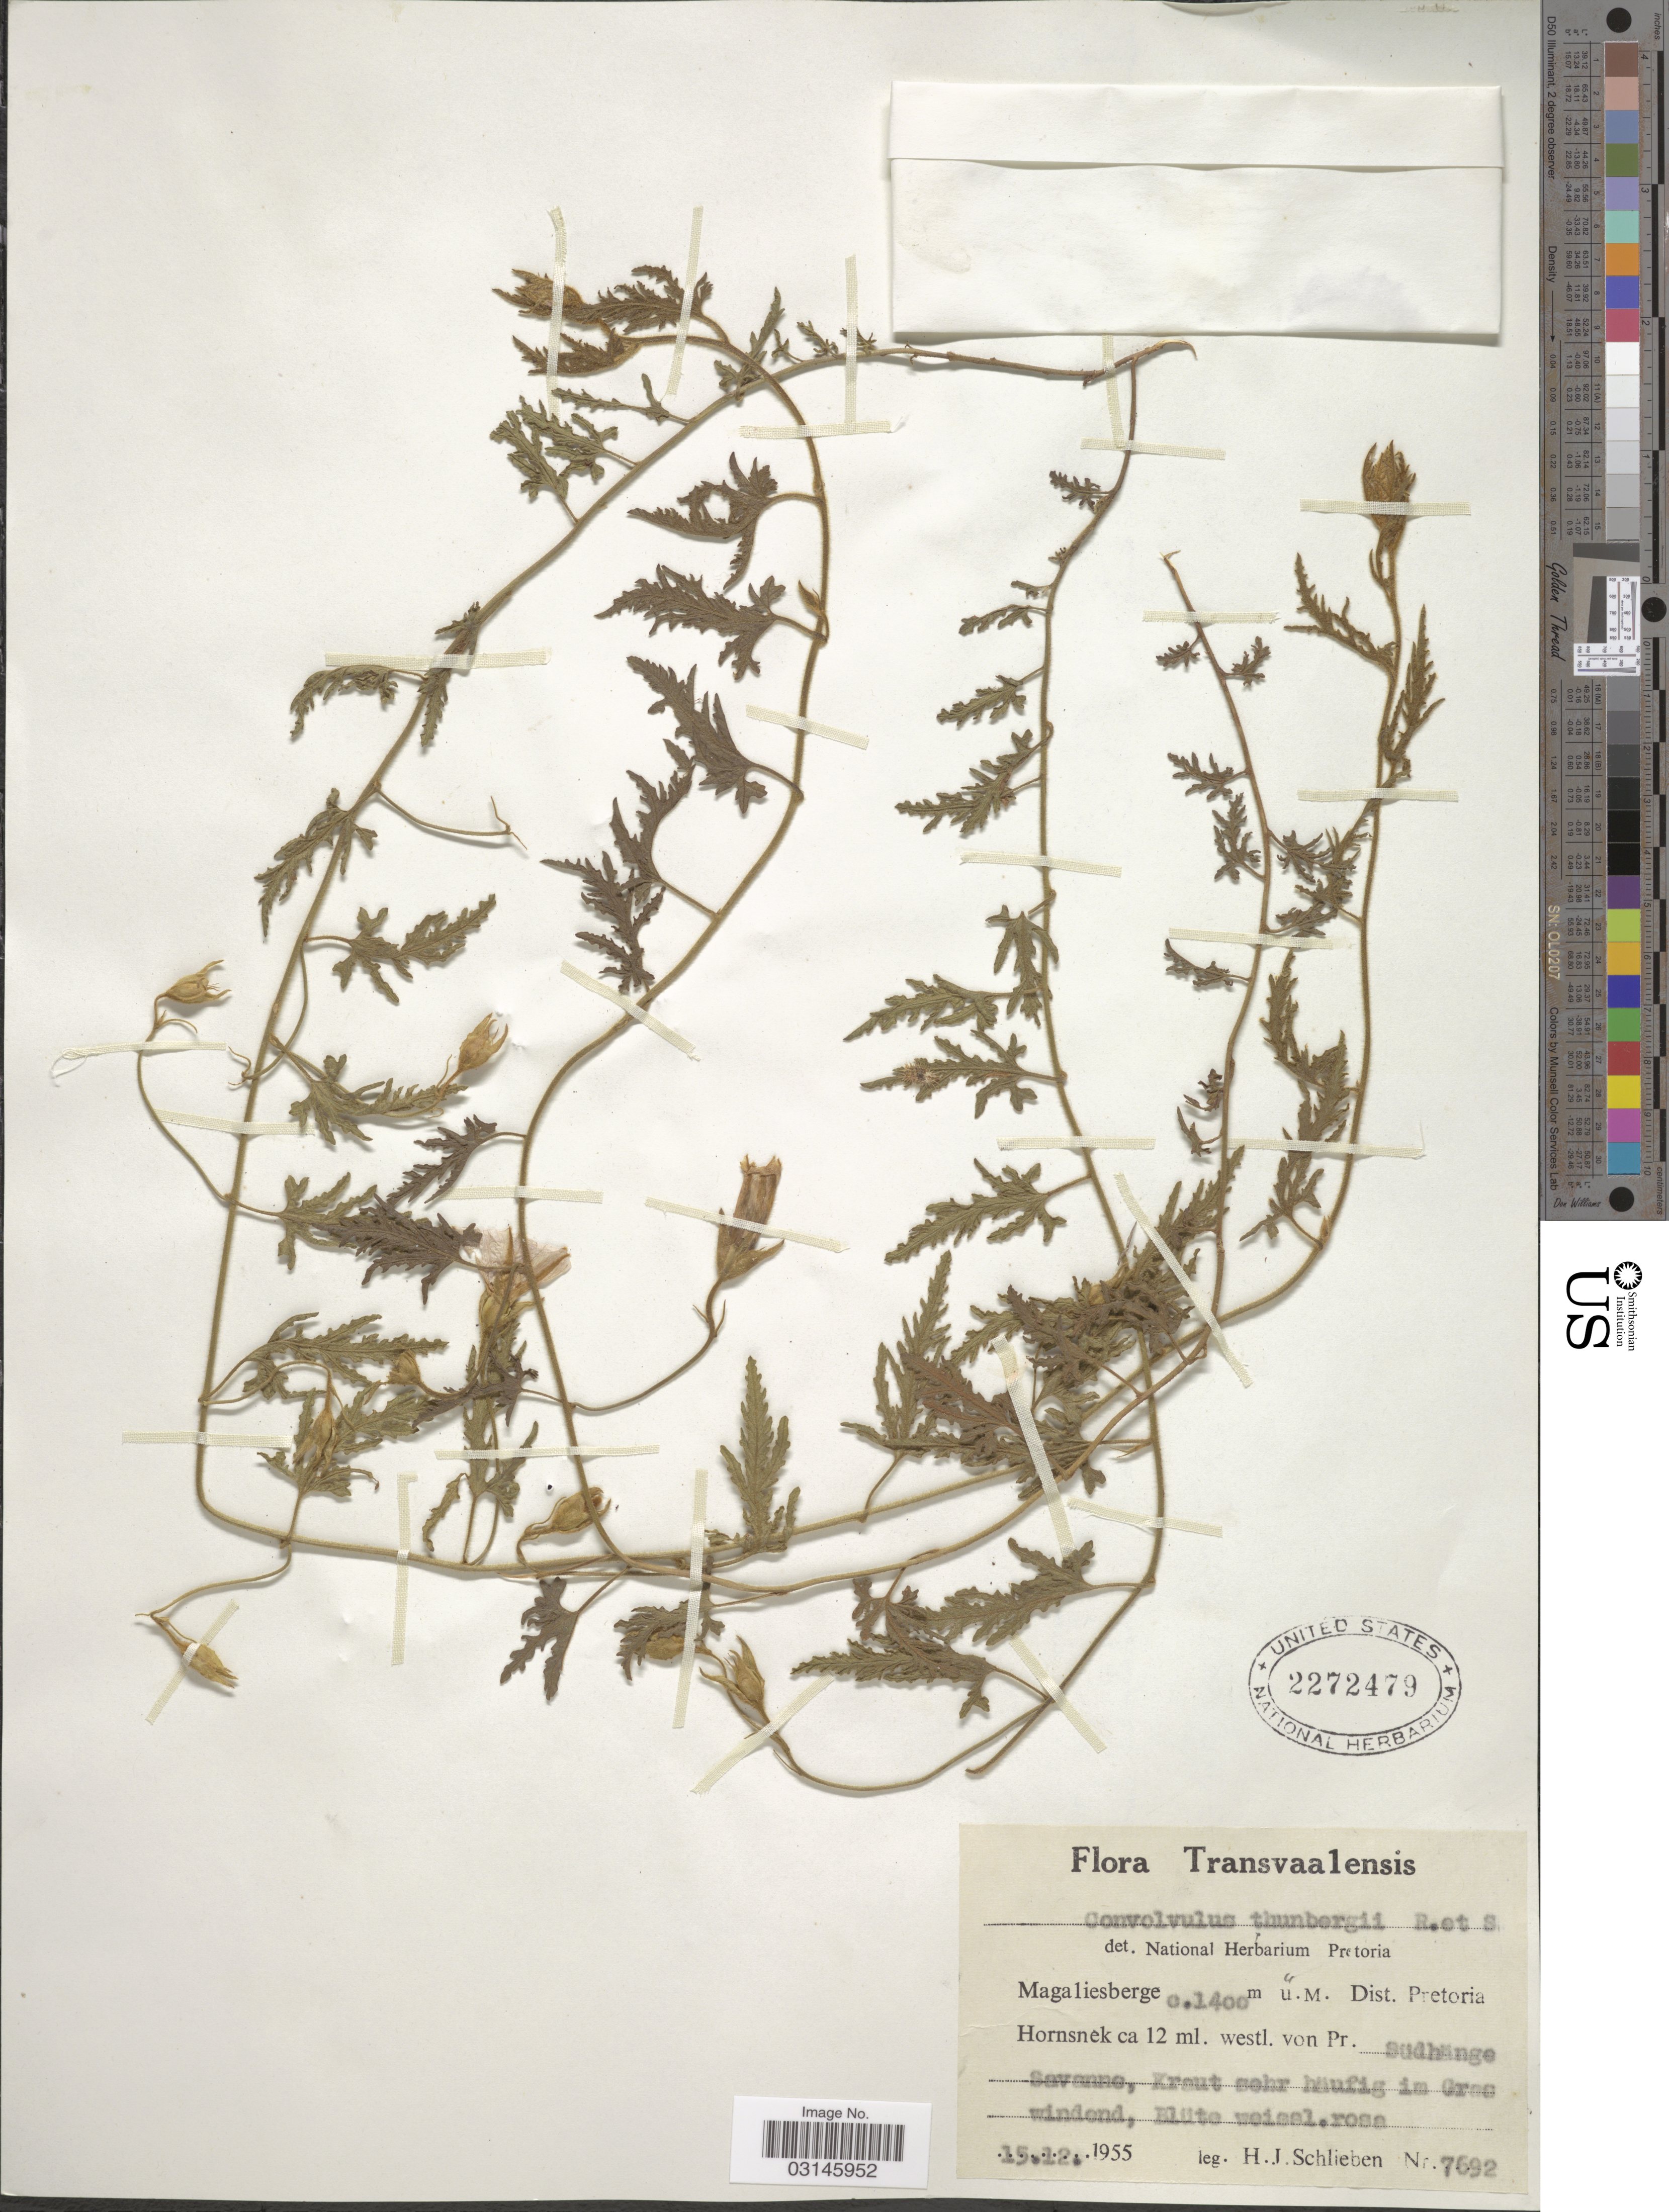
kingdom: Plantae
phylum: Tracheophyta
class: Magnoliopsida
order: Solanales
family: Convolvulaceae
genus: Convolvulus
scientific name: Convolvulus thunbergii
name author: Roem. & Schult.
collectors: H. J. Schlieben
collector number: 7692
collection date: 1955-12-15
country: South Africa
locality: Transvaalensis. Magaliesberge. Dist. Pretoria. Hornsnek ca 12 ml. westl. von Pr. Südhänge Savanne.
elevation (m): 1400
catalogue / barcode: US 2272479